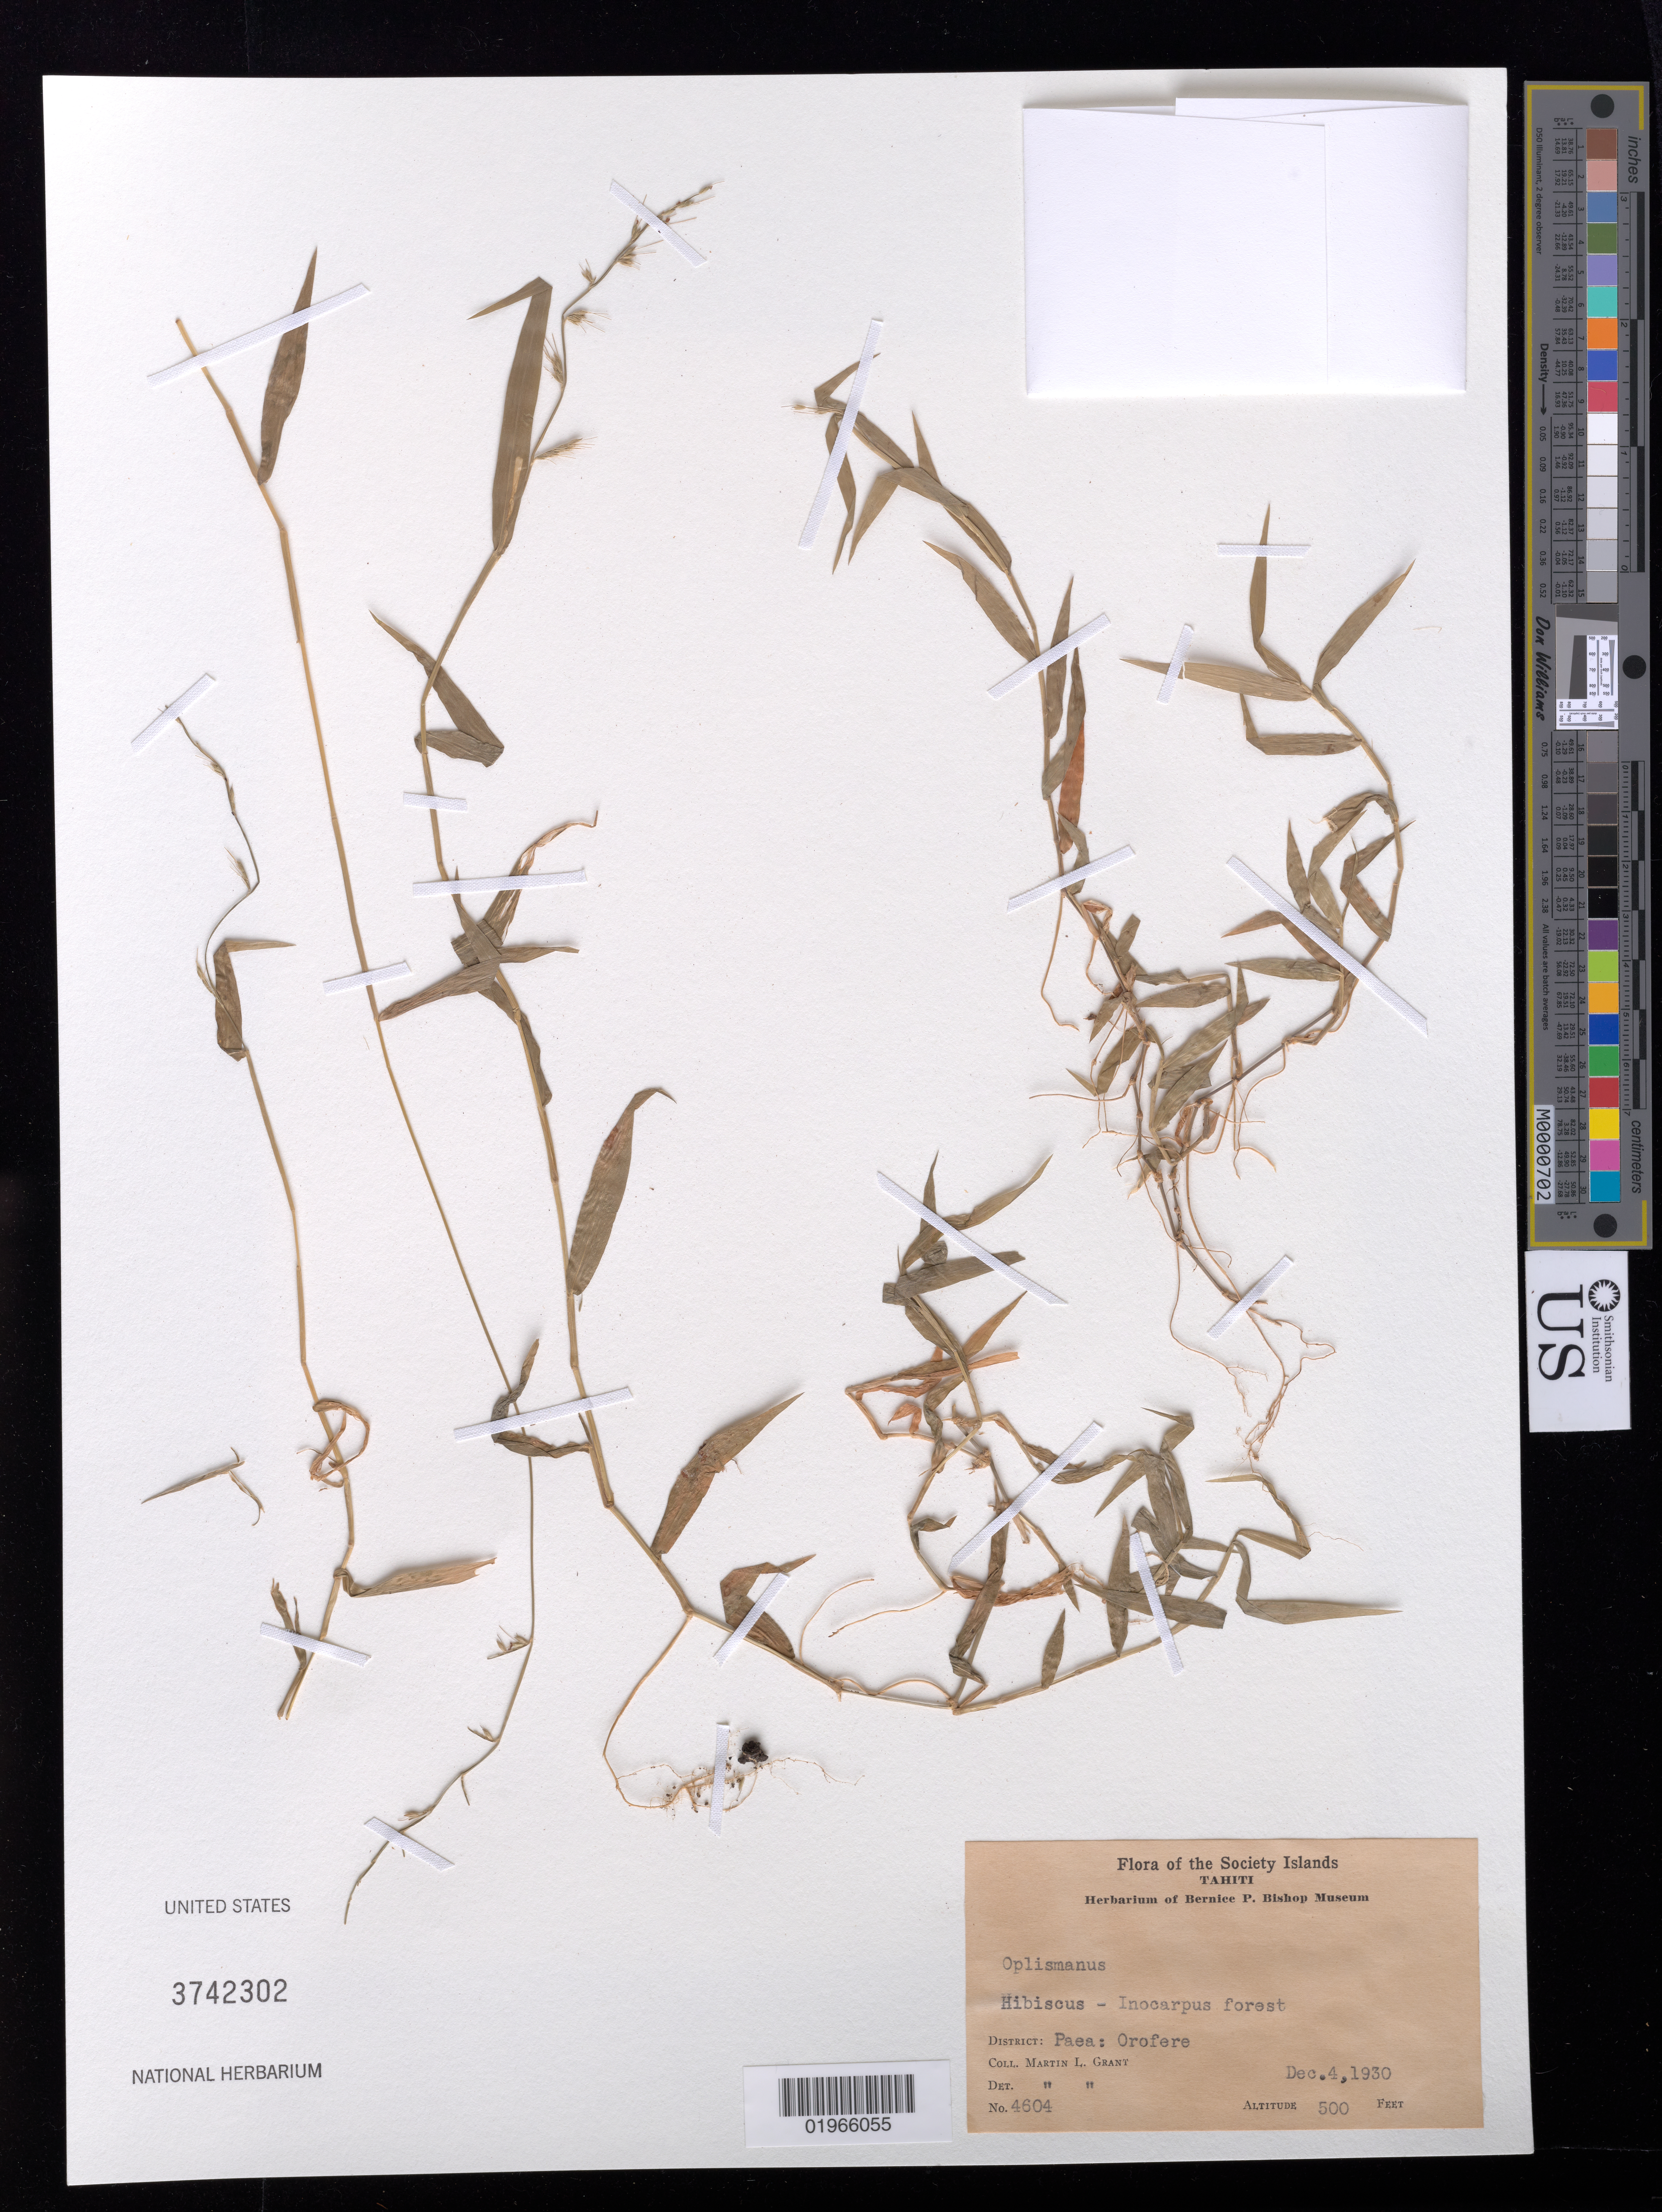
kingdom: Plantae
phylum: Tracheophyta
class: Liliopsida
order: Poales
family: Poaceae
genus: Oplismenus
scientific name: Oplismenus sp.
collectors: M. L. Grant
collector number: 4604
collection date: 1930-12-04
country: French Polynesia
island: Tahiti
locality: Orofere, Distr. Paea.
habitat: Forest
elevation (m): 152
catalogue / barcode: US 3742302